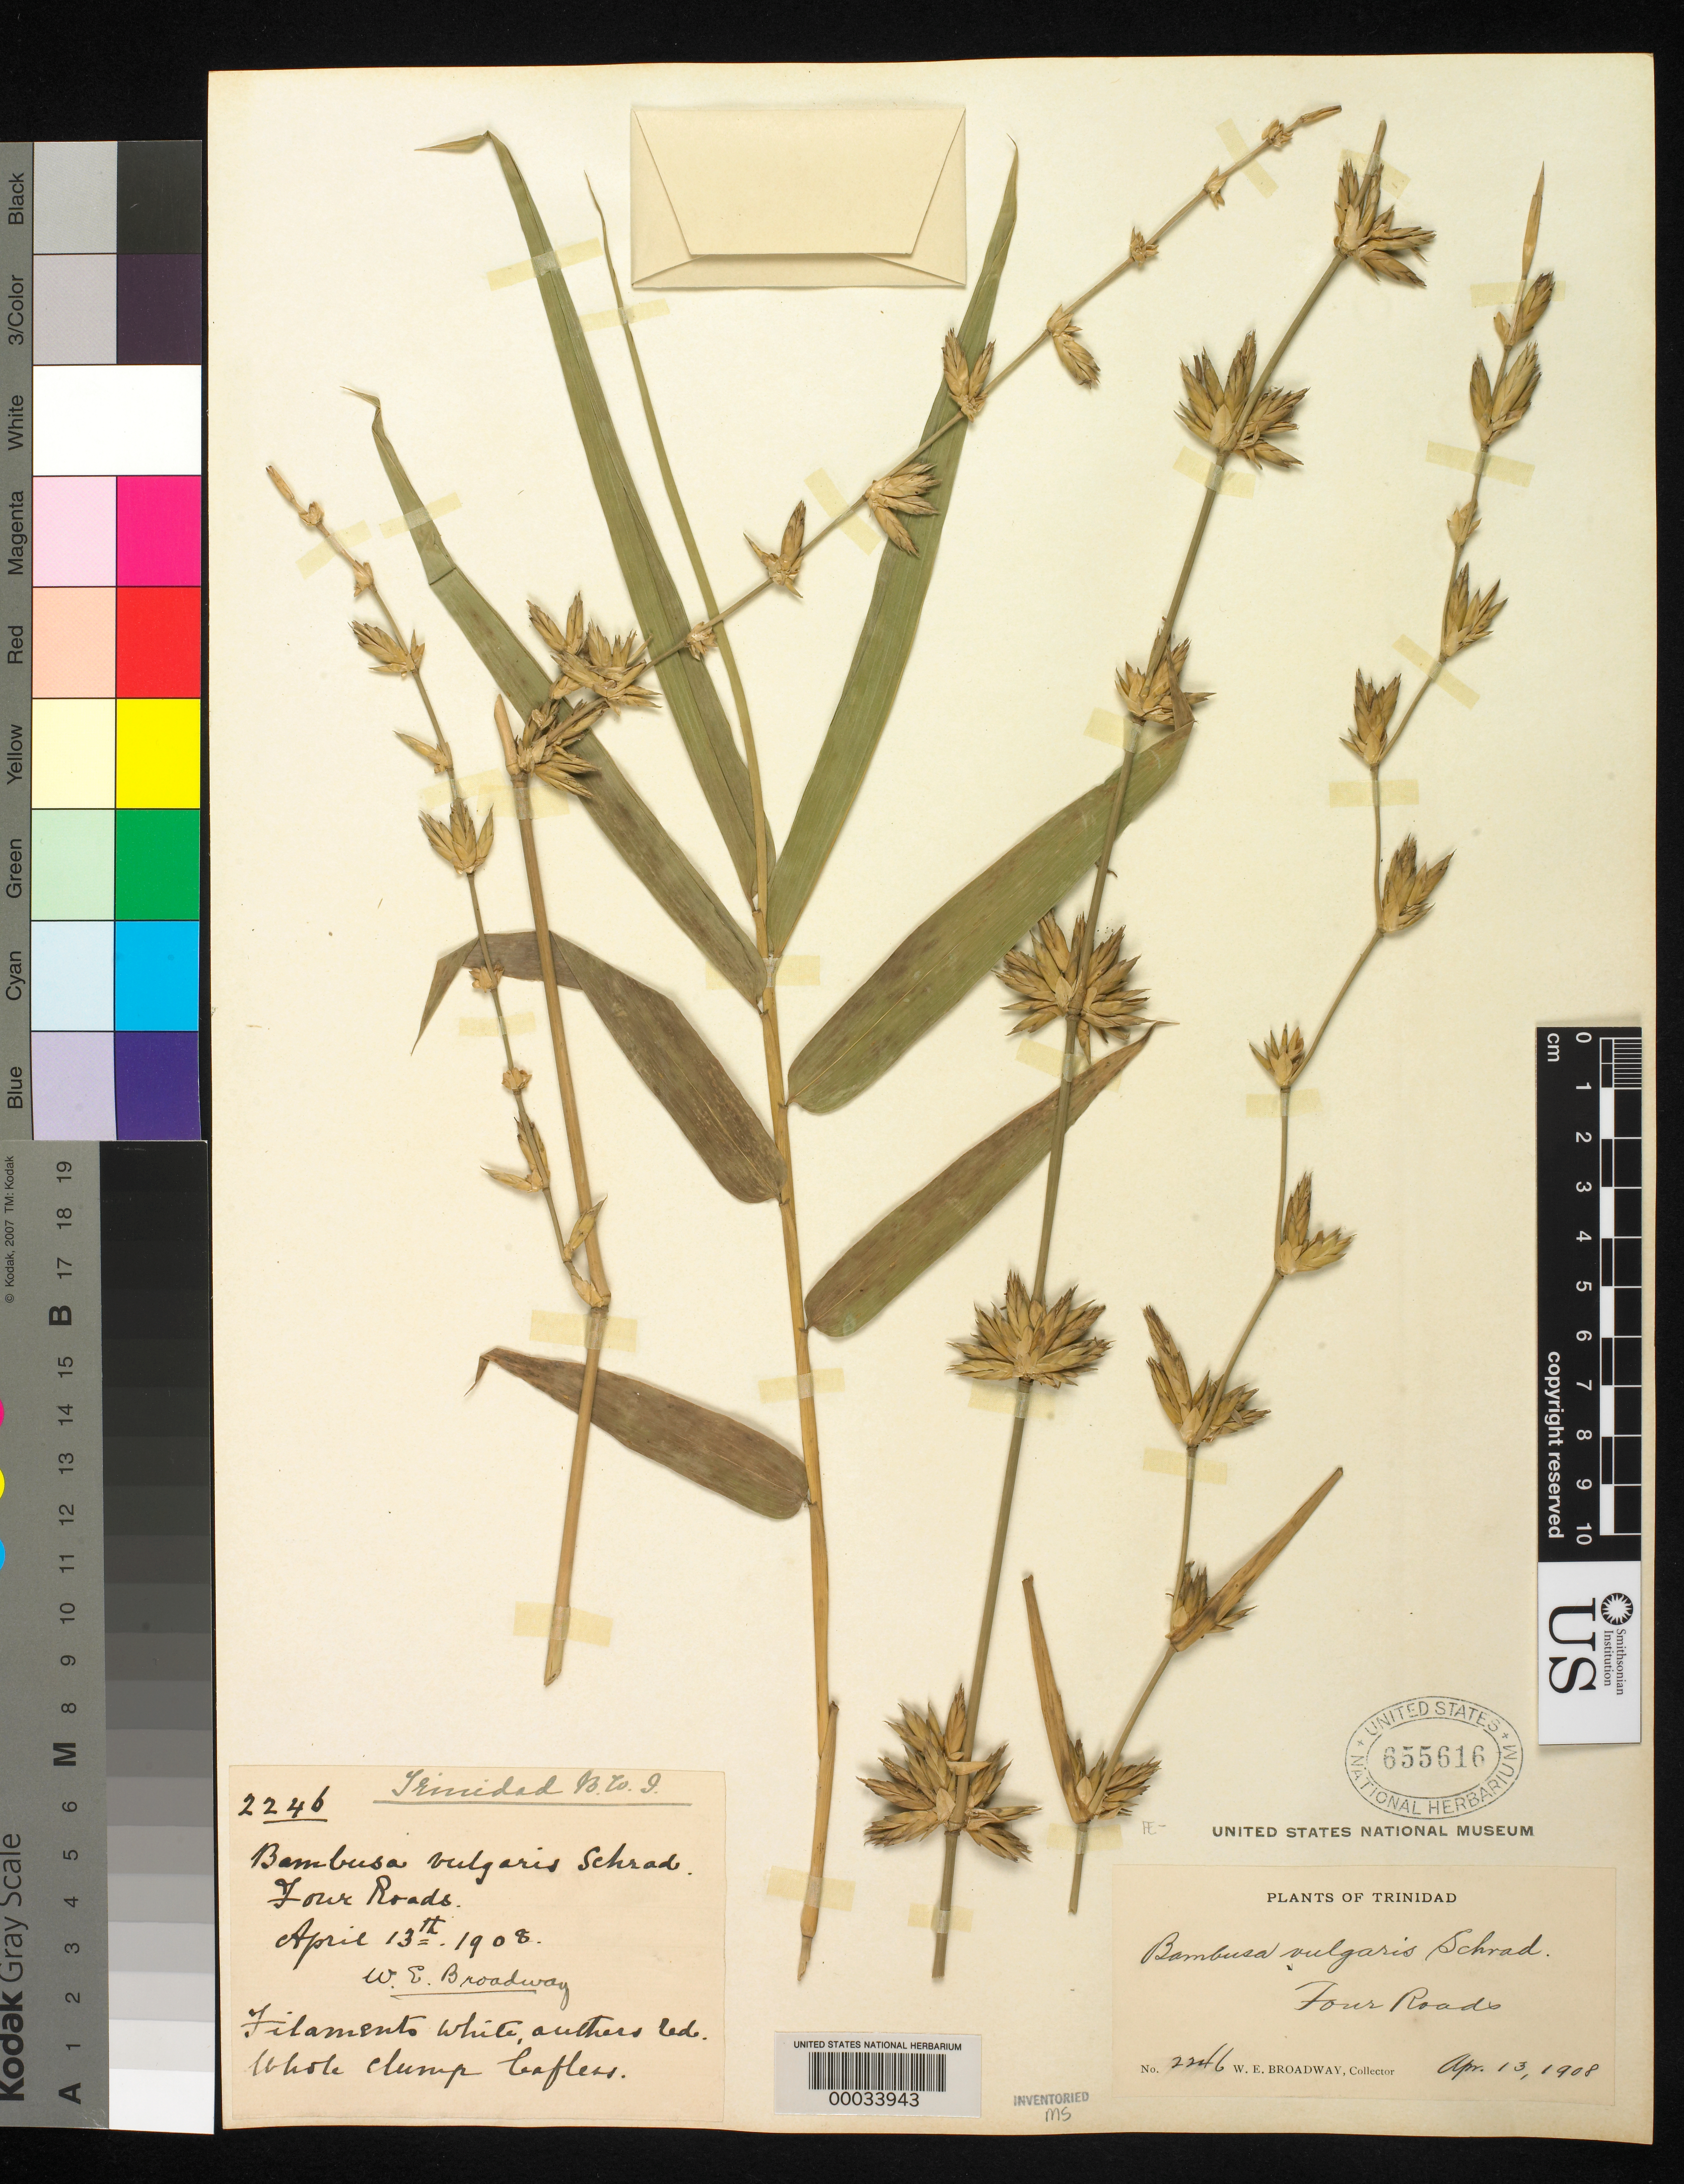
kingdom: Plantae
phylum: Tracheophyta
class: Liliopsida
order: Poales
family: Poaceae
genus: Bambusa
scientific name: Bambusa vulgaris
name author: Schrad. ex J.C. Wendl.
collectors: W. E. Broadway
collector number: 2246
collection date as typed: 13 Apr 1908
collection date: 1908-04-13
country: Trinidad and Tobago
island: Trinidad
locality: Four roads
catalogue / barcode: US 655616